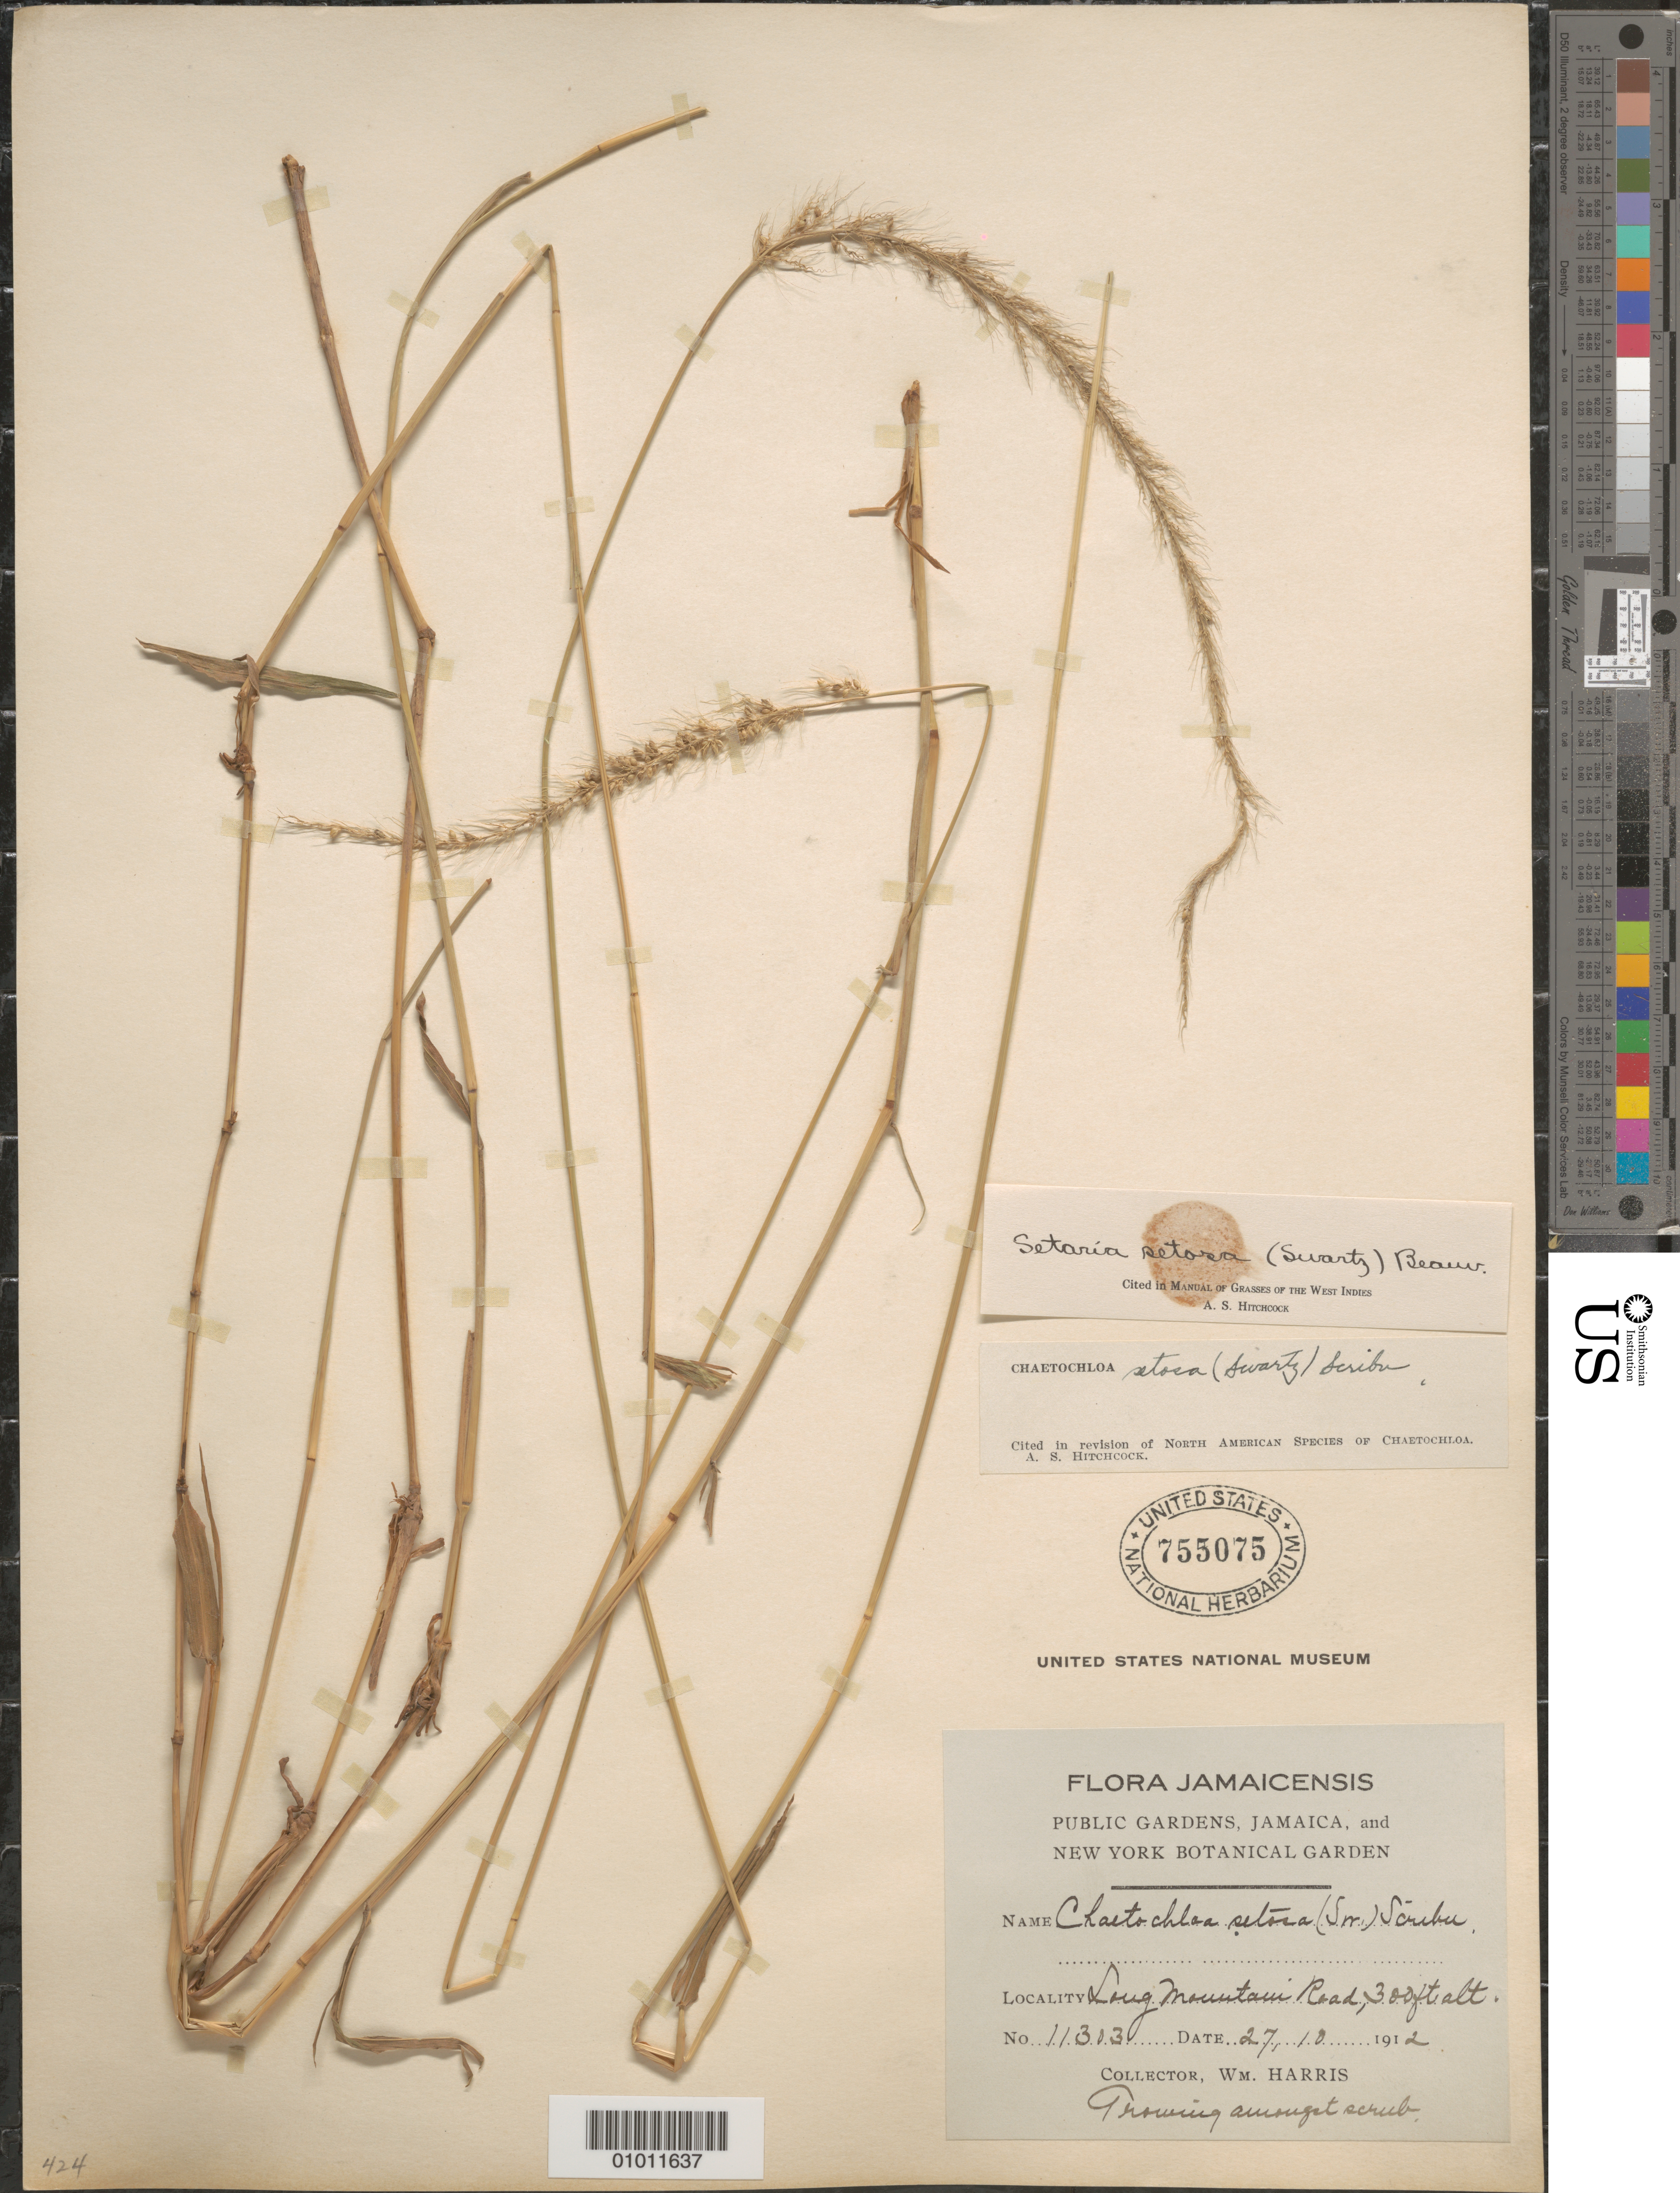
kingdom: Plantae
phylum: Tracheophyta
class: Liliopsida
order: Poales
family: Poaceae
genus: Setaria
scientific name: Setaria setosa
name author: (Sw.) P. Beauv.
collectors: W. H. Harris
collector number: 11303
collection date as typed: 27 Oct 1912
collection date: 1912-10-27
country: Jamaica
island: Jamaica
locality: Long Mountain Road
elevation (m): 91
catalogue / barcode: US 755075